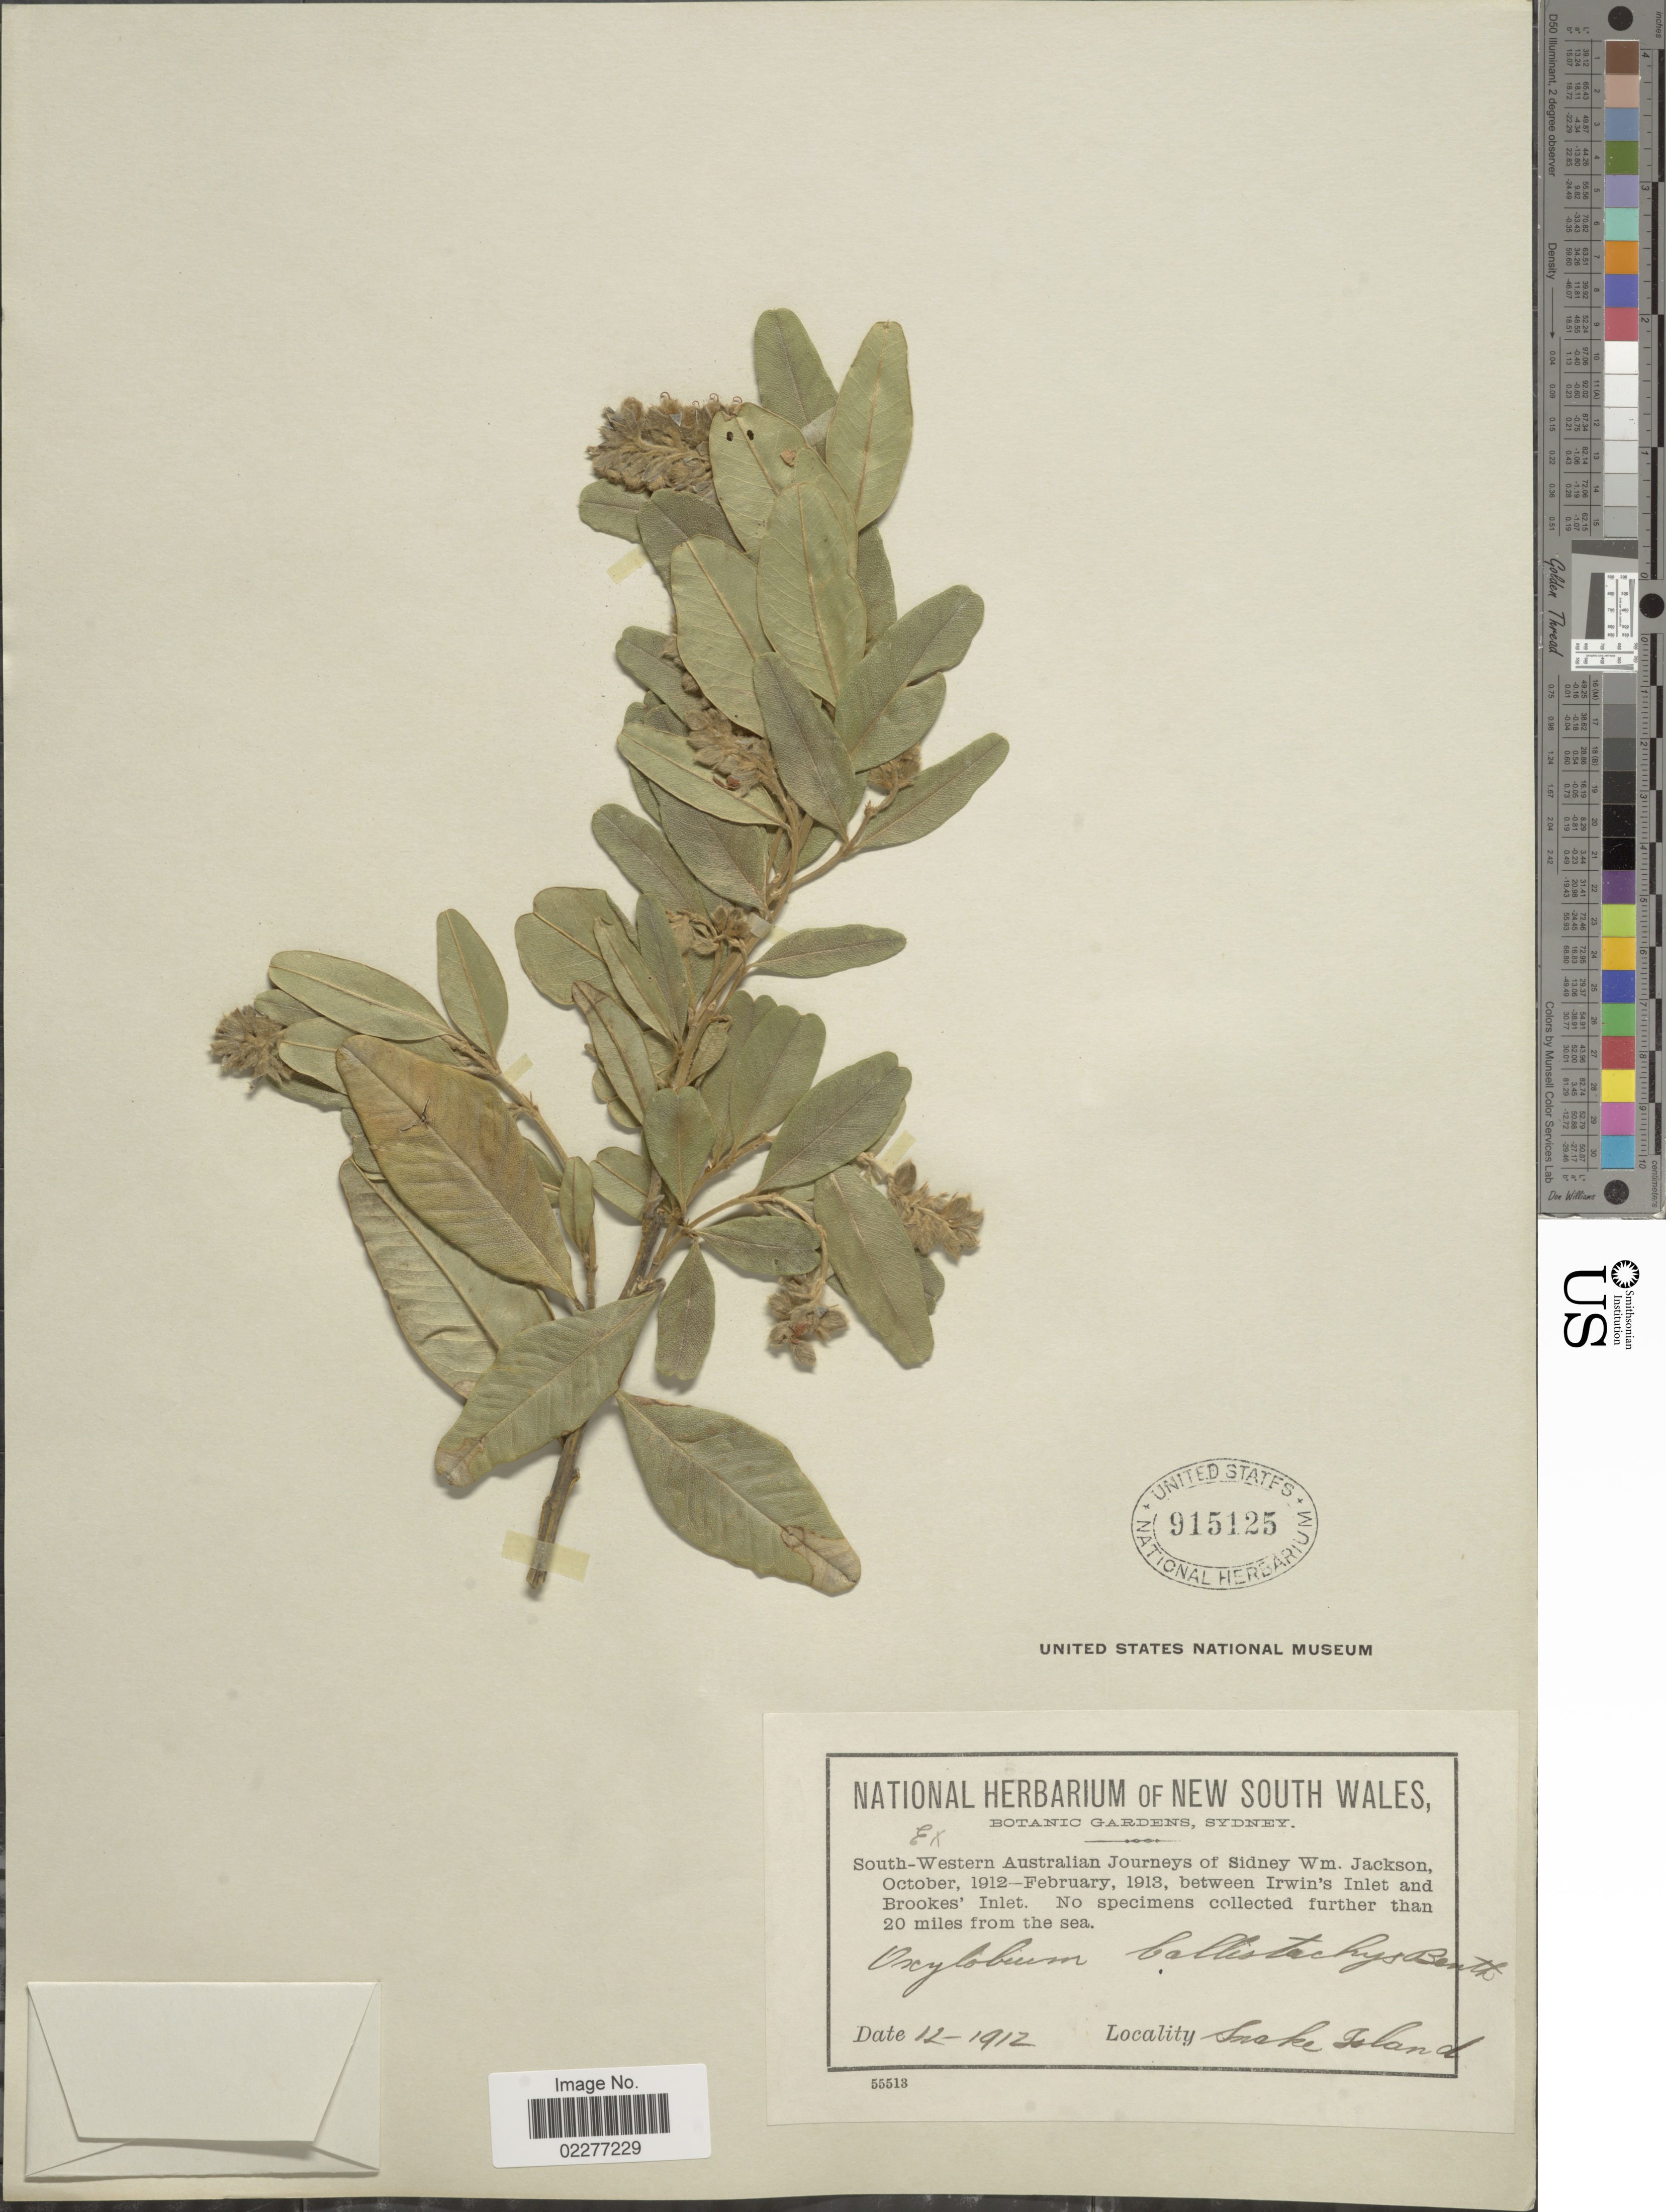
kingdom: Plantae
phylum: Tracheophyta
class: Magnoliopsida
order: Fabales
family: Fabaceae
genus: Oxylobium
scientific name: Oxylobium callistachys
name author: Benth.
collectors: Jackson, S. W.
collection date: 1912-12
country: Australia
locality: Between Irwin's Inlet and Brookes'Inlet. No specimens collected further than 20 miles from the sea, Swale Island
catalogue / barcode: US 915125